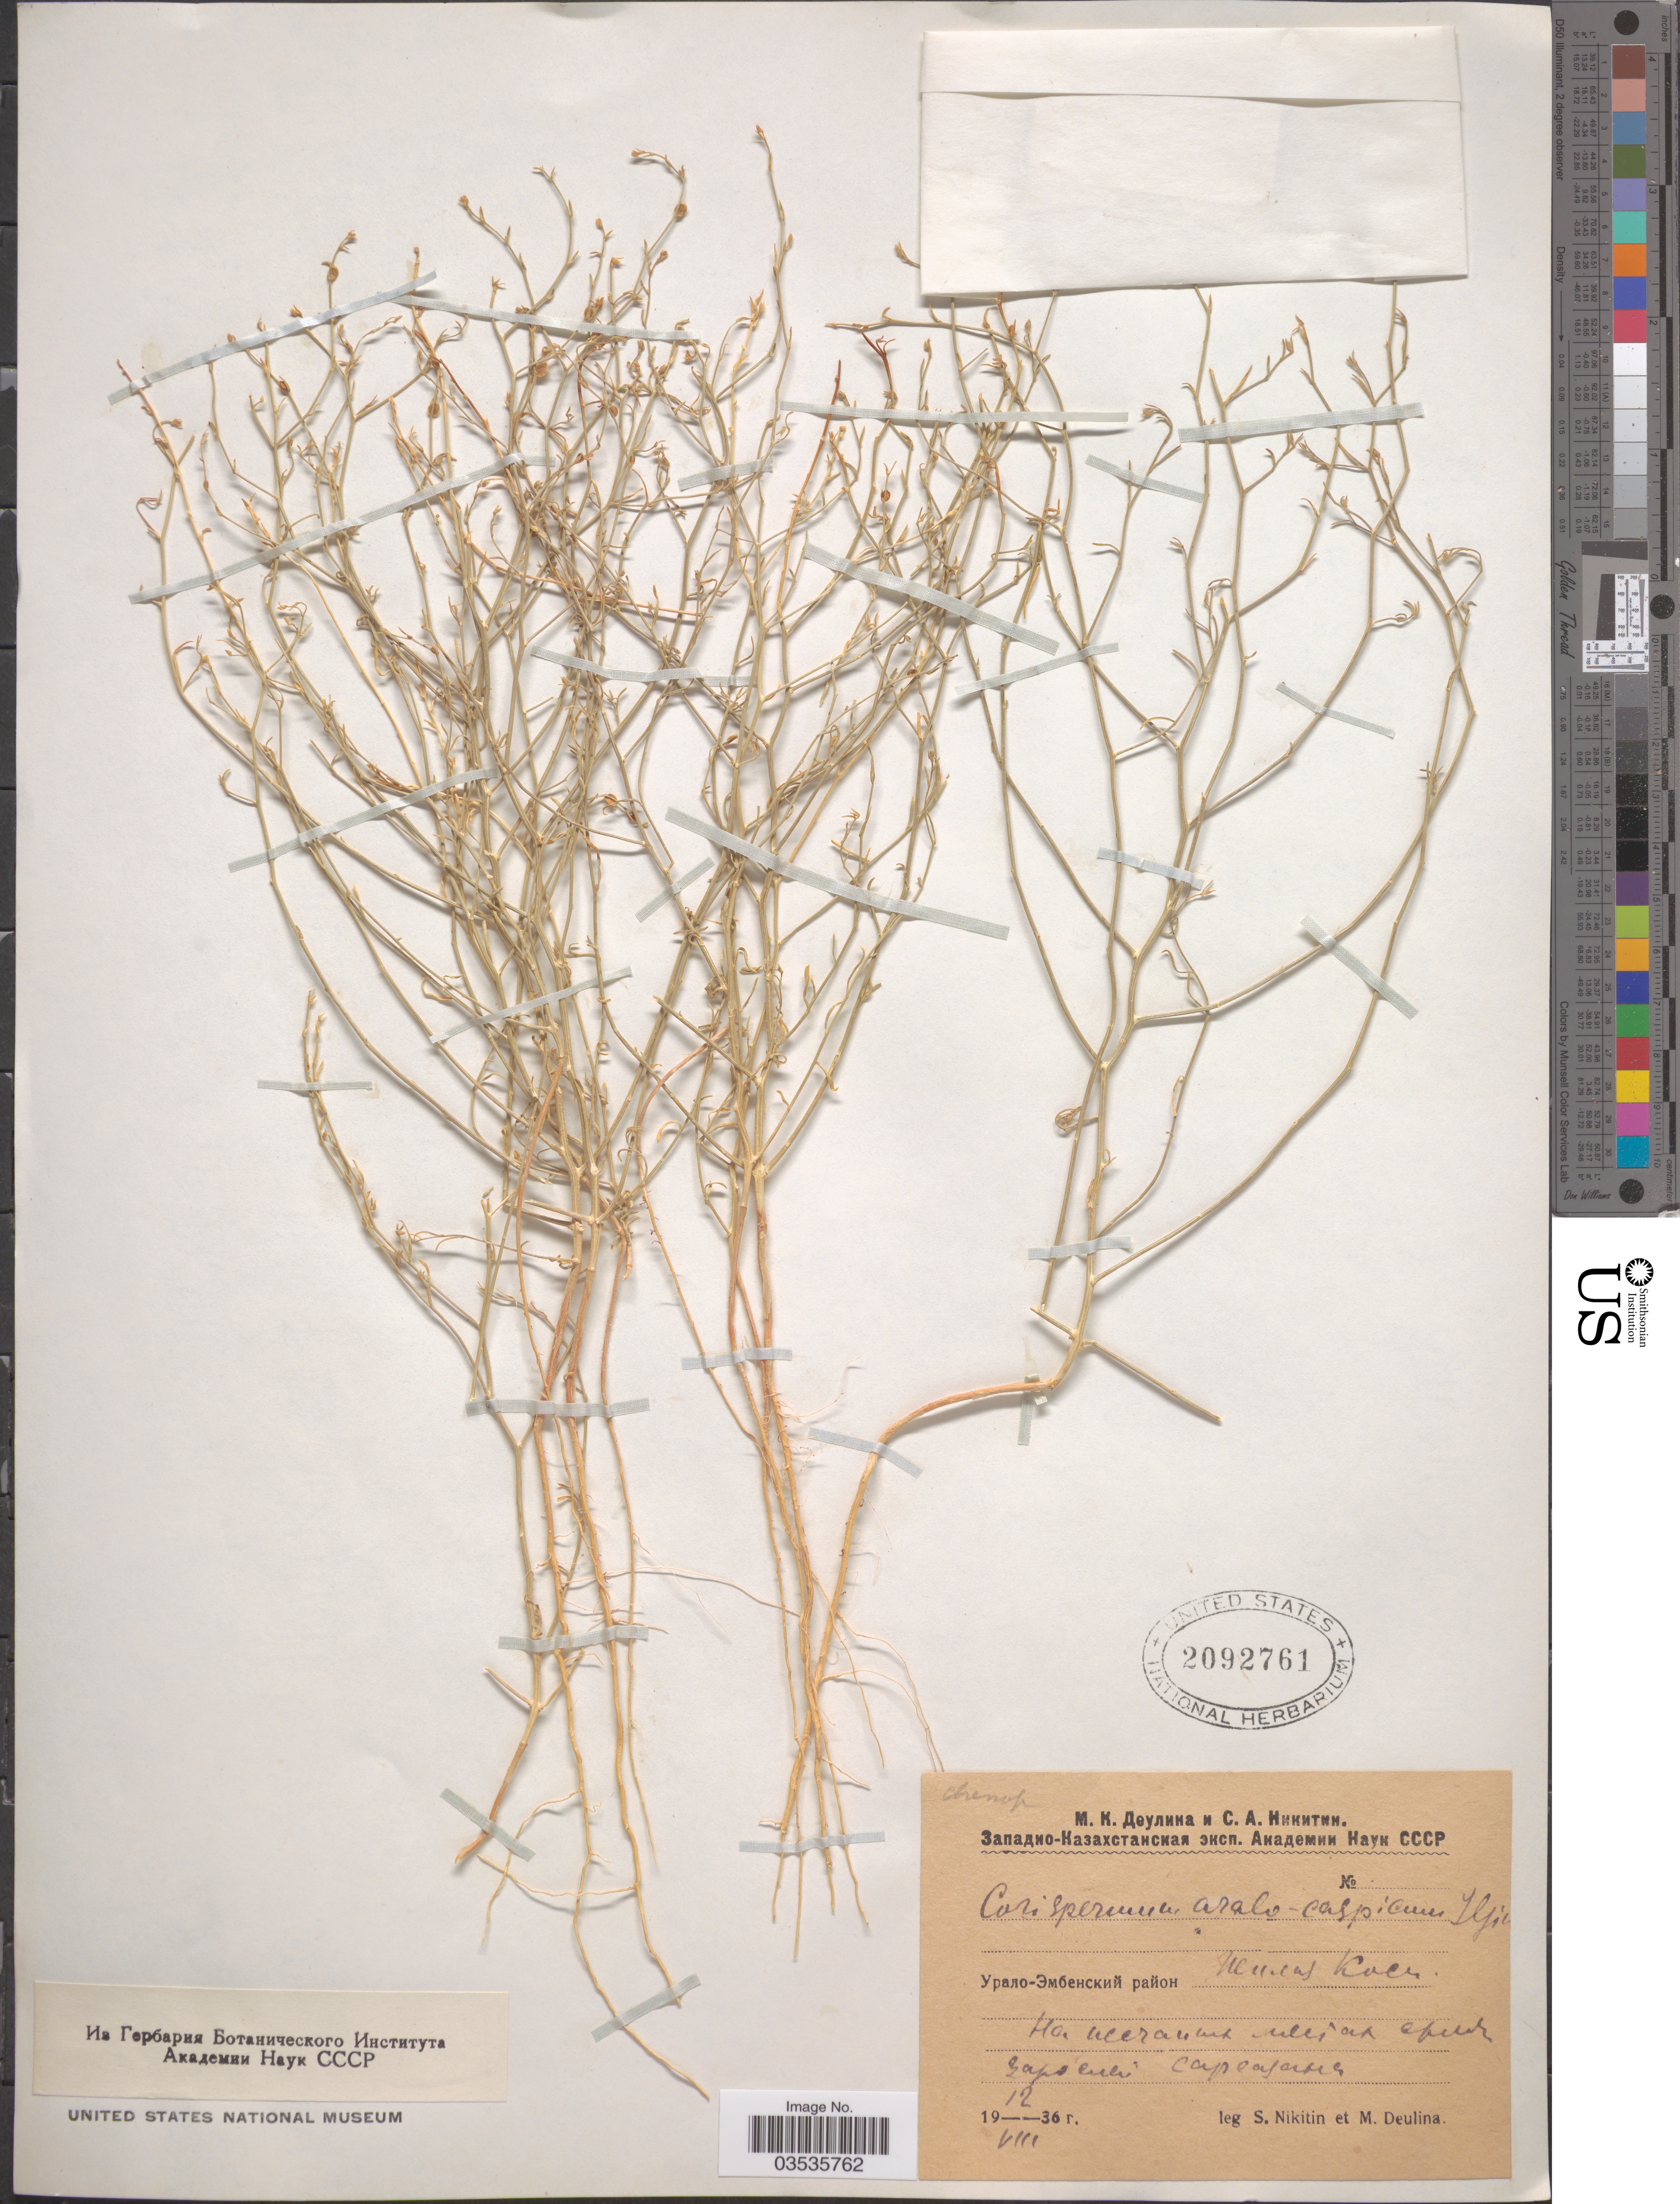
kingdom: Plantae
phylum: Tracheophyta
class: Magnoliopsida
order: Caryophyllales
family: Amaranthaceae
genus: Corispermum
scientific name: Corispermum aralo-caspicum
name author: Iljin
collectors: S. Nikitin & M. Deulina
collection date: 1936-08-12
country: Kazakhstan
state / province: Atyrau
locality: Zhilaya-Kosa.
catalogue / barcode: US 2092761